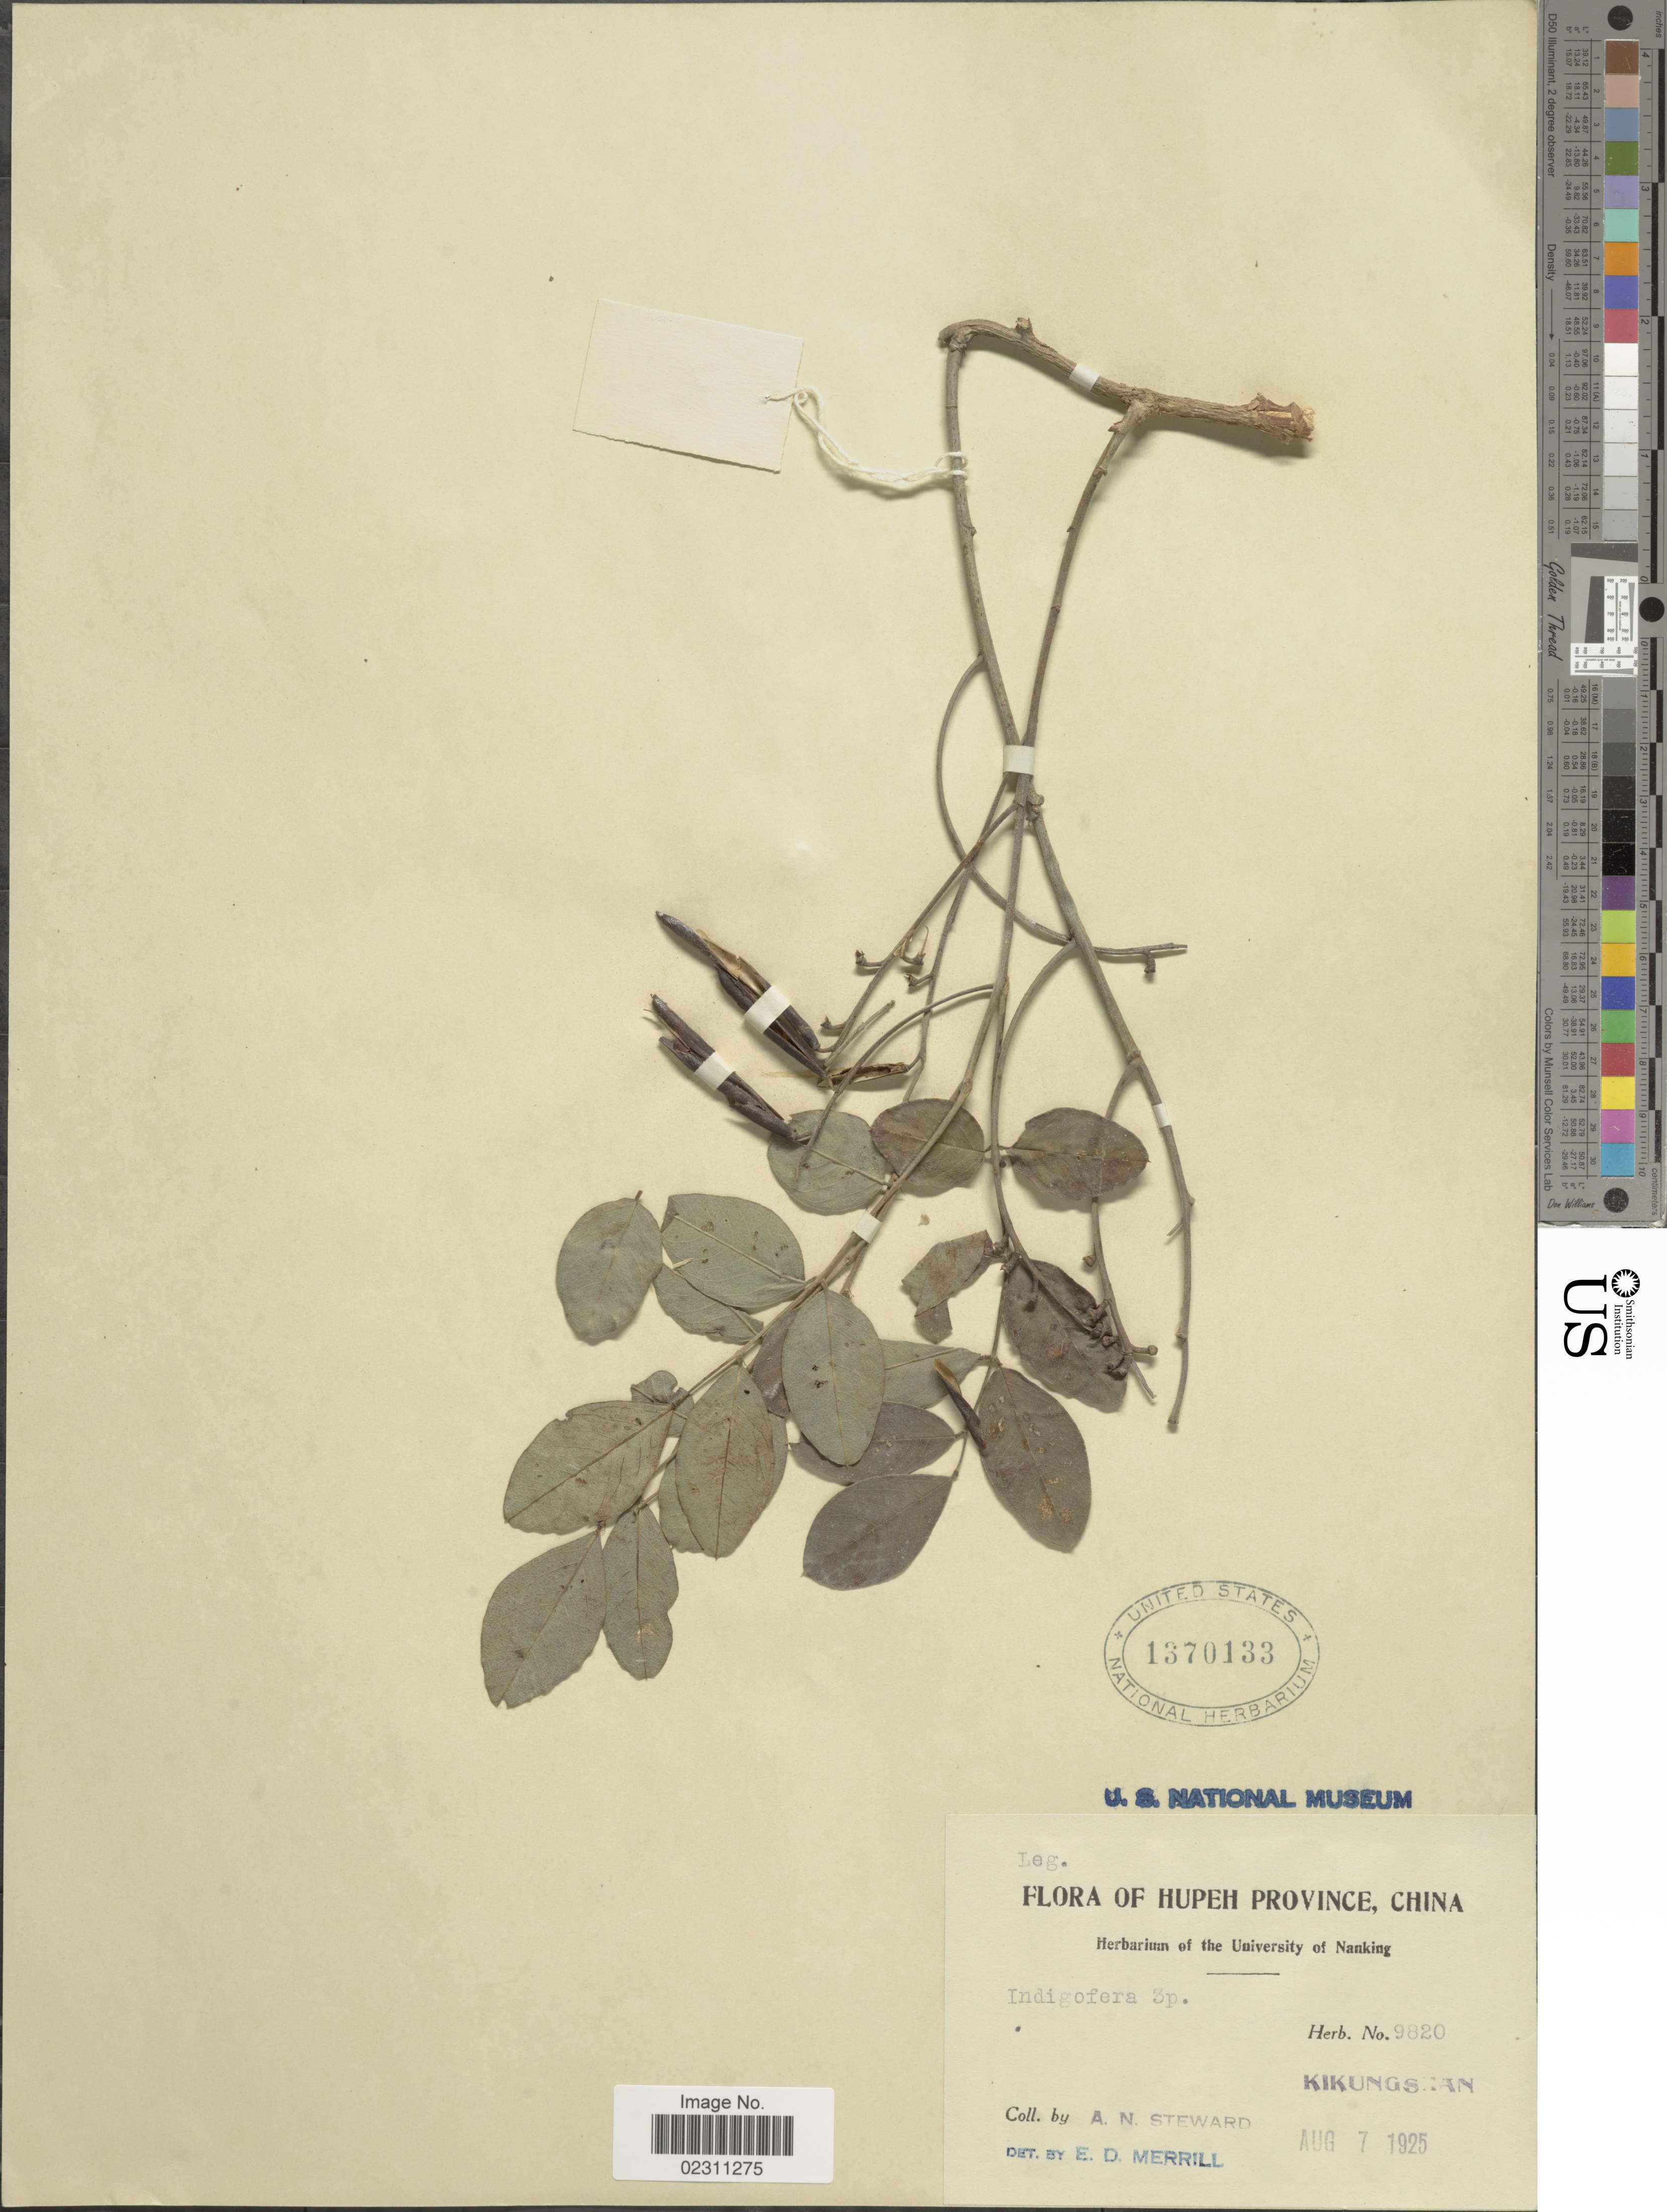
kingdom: Plantae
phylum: Tracheophyta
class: Magnoliopsida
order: Fabales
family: Fabaceae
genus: Indigofera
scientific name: Indigofera sp.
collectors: A. N. Steward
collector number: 9820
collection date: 1925-08-07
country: China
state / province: Hubei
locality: Hipeh Province. Kikungsnan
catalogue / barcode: US 1370133